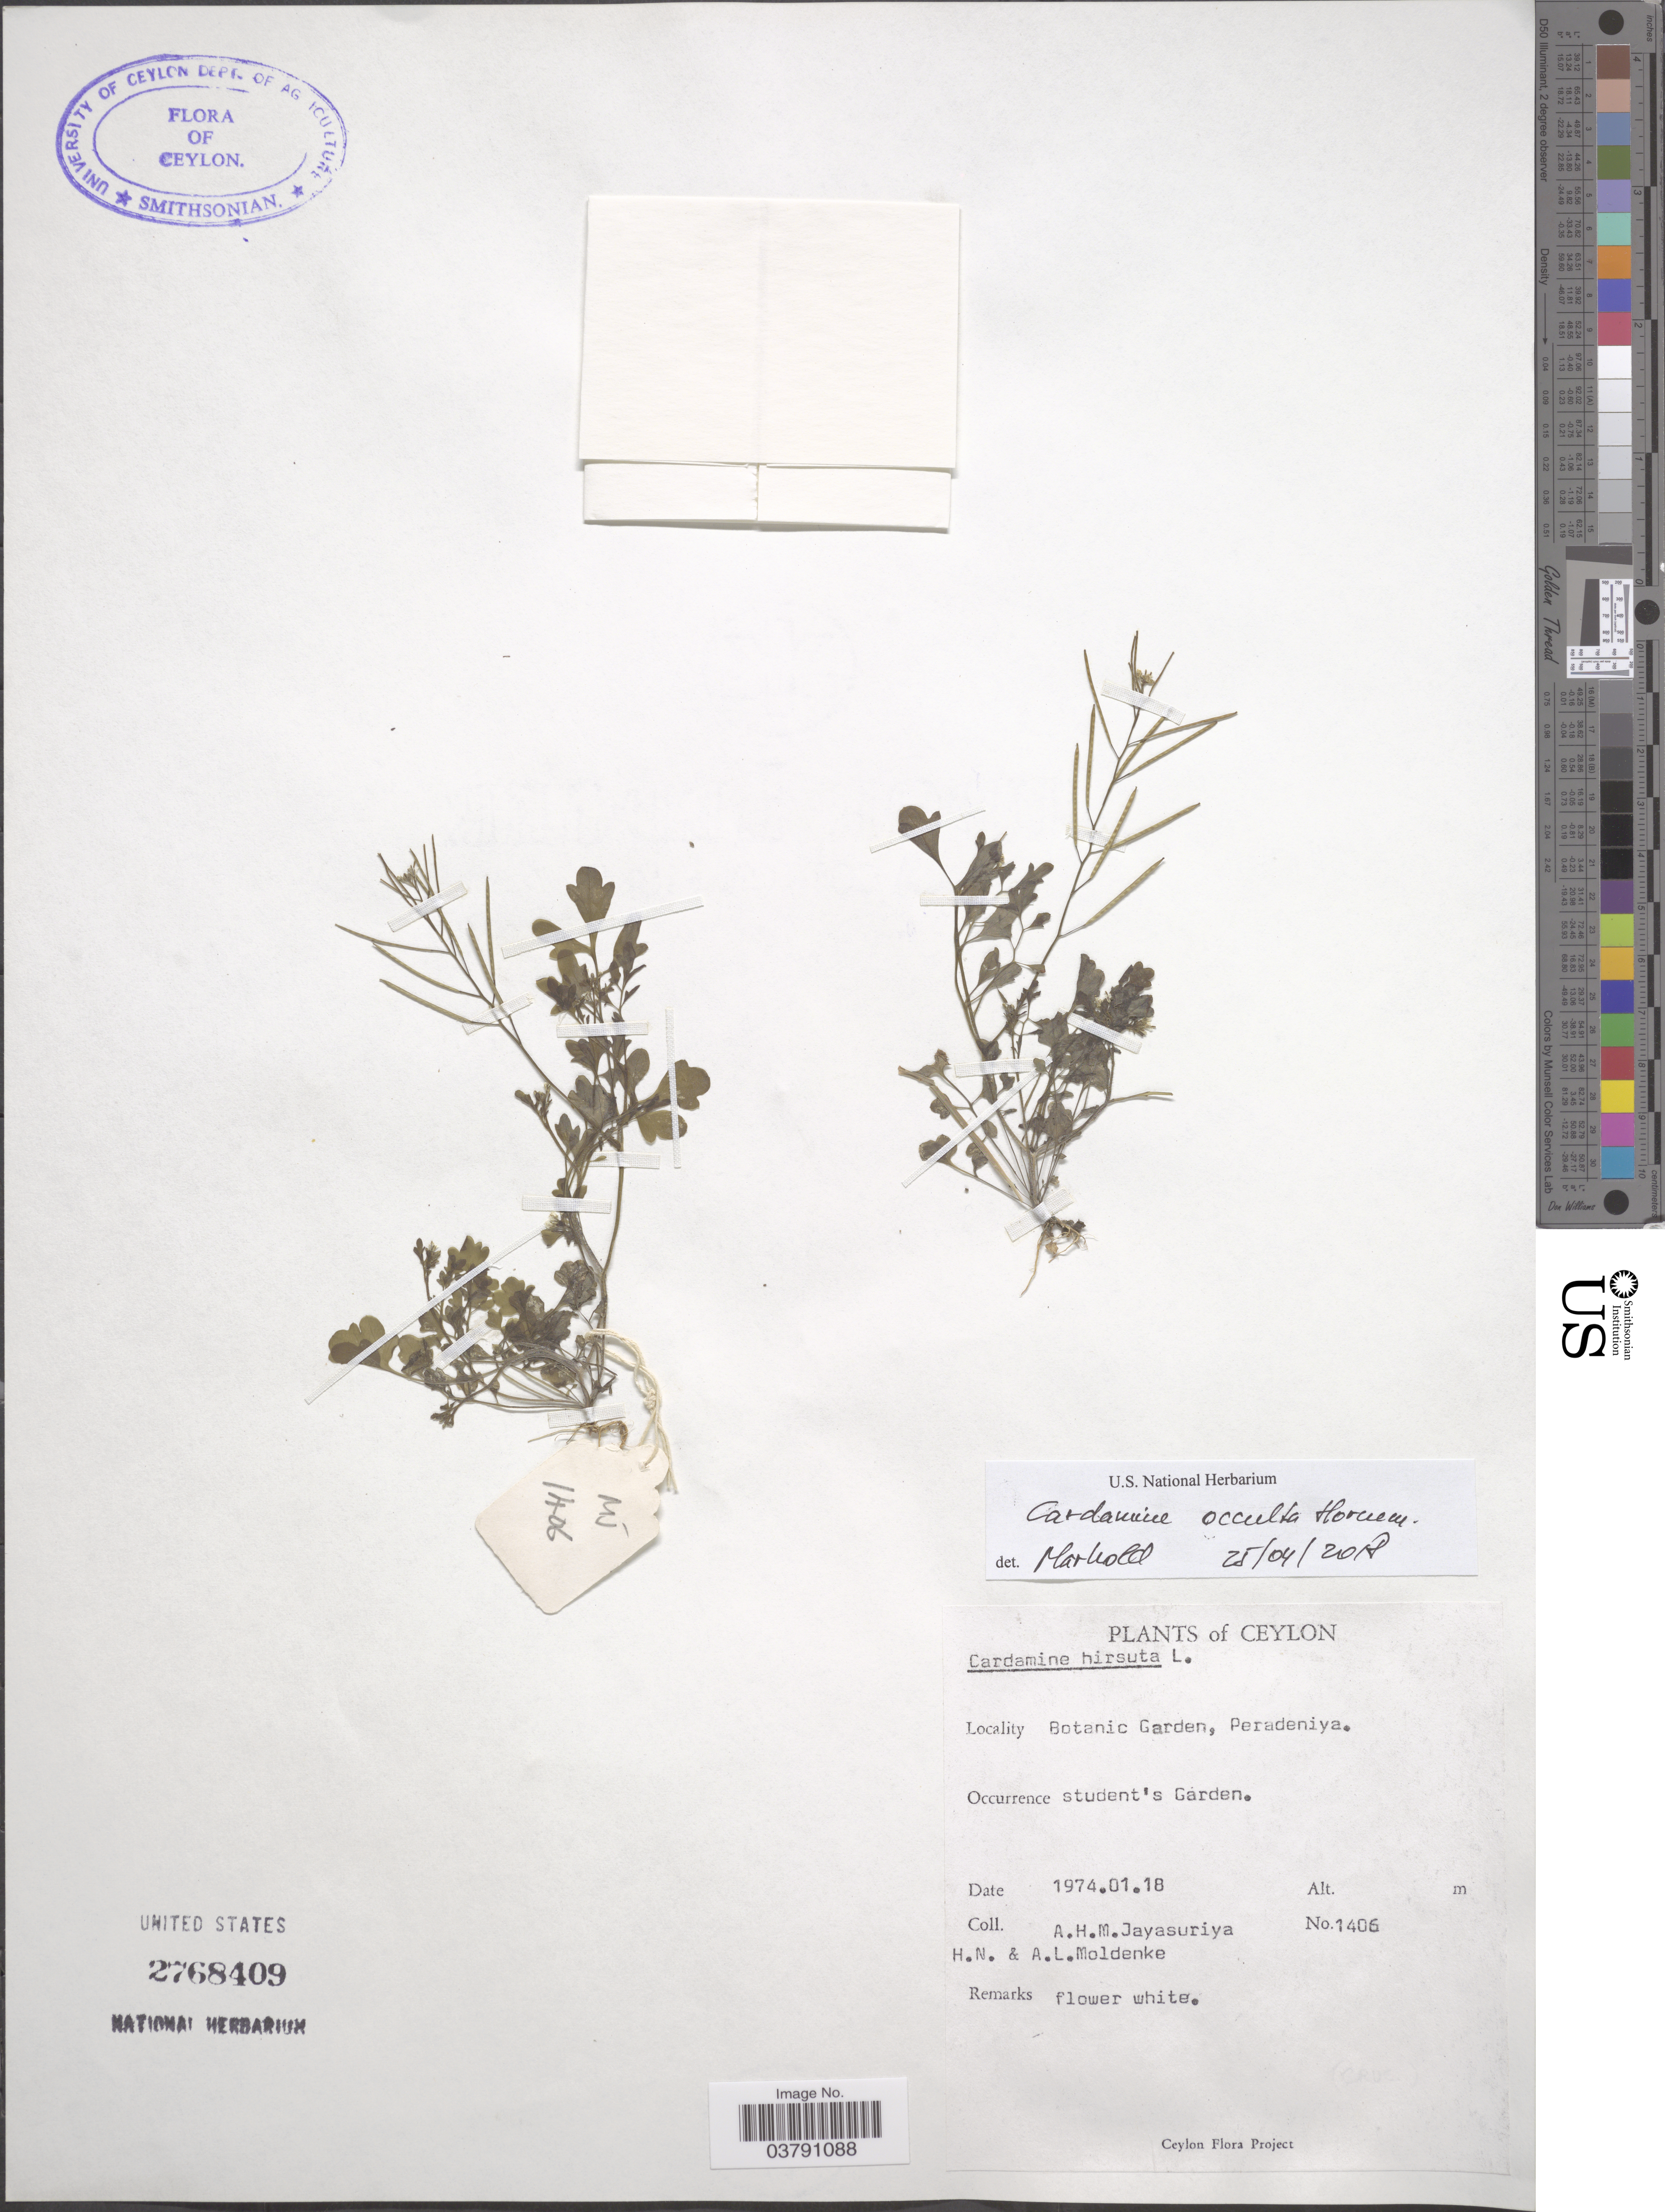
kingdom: Plantae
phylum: Tracheophyta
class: Magnoliopsida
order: Brassicales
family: Brassicaceae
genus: Cardamine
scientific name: Cardamine occulta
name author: Hornem.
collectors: A. H. Jayasuriya, H. N. Moldenke & A. L. Moldenke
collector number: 1406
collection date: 1974-01-18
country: Sri Lanka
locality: Ceylon. Botanic Garden, Peradeniya. Student's Garden.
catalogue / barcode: US 2768409